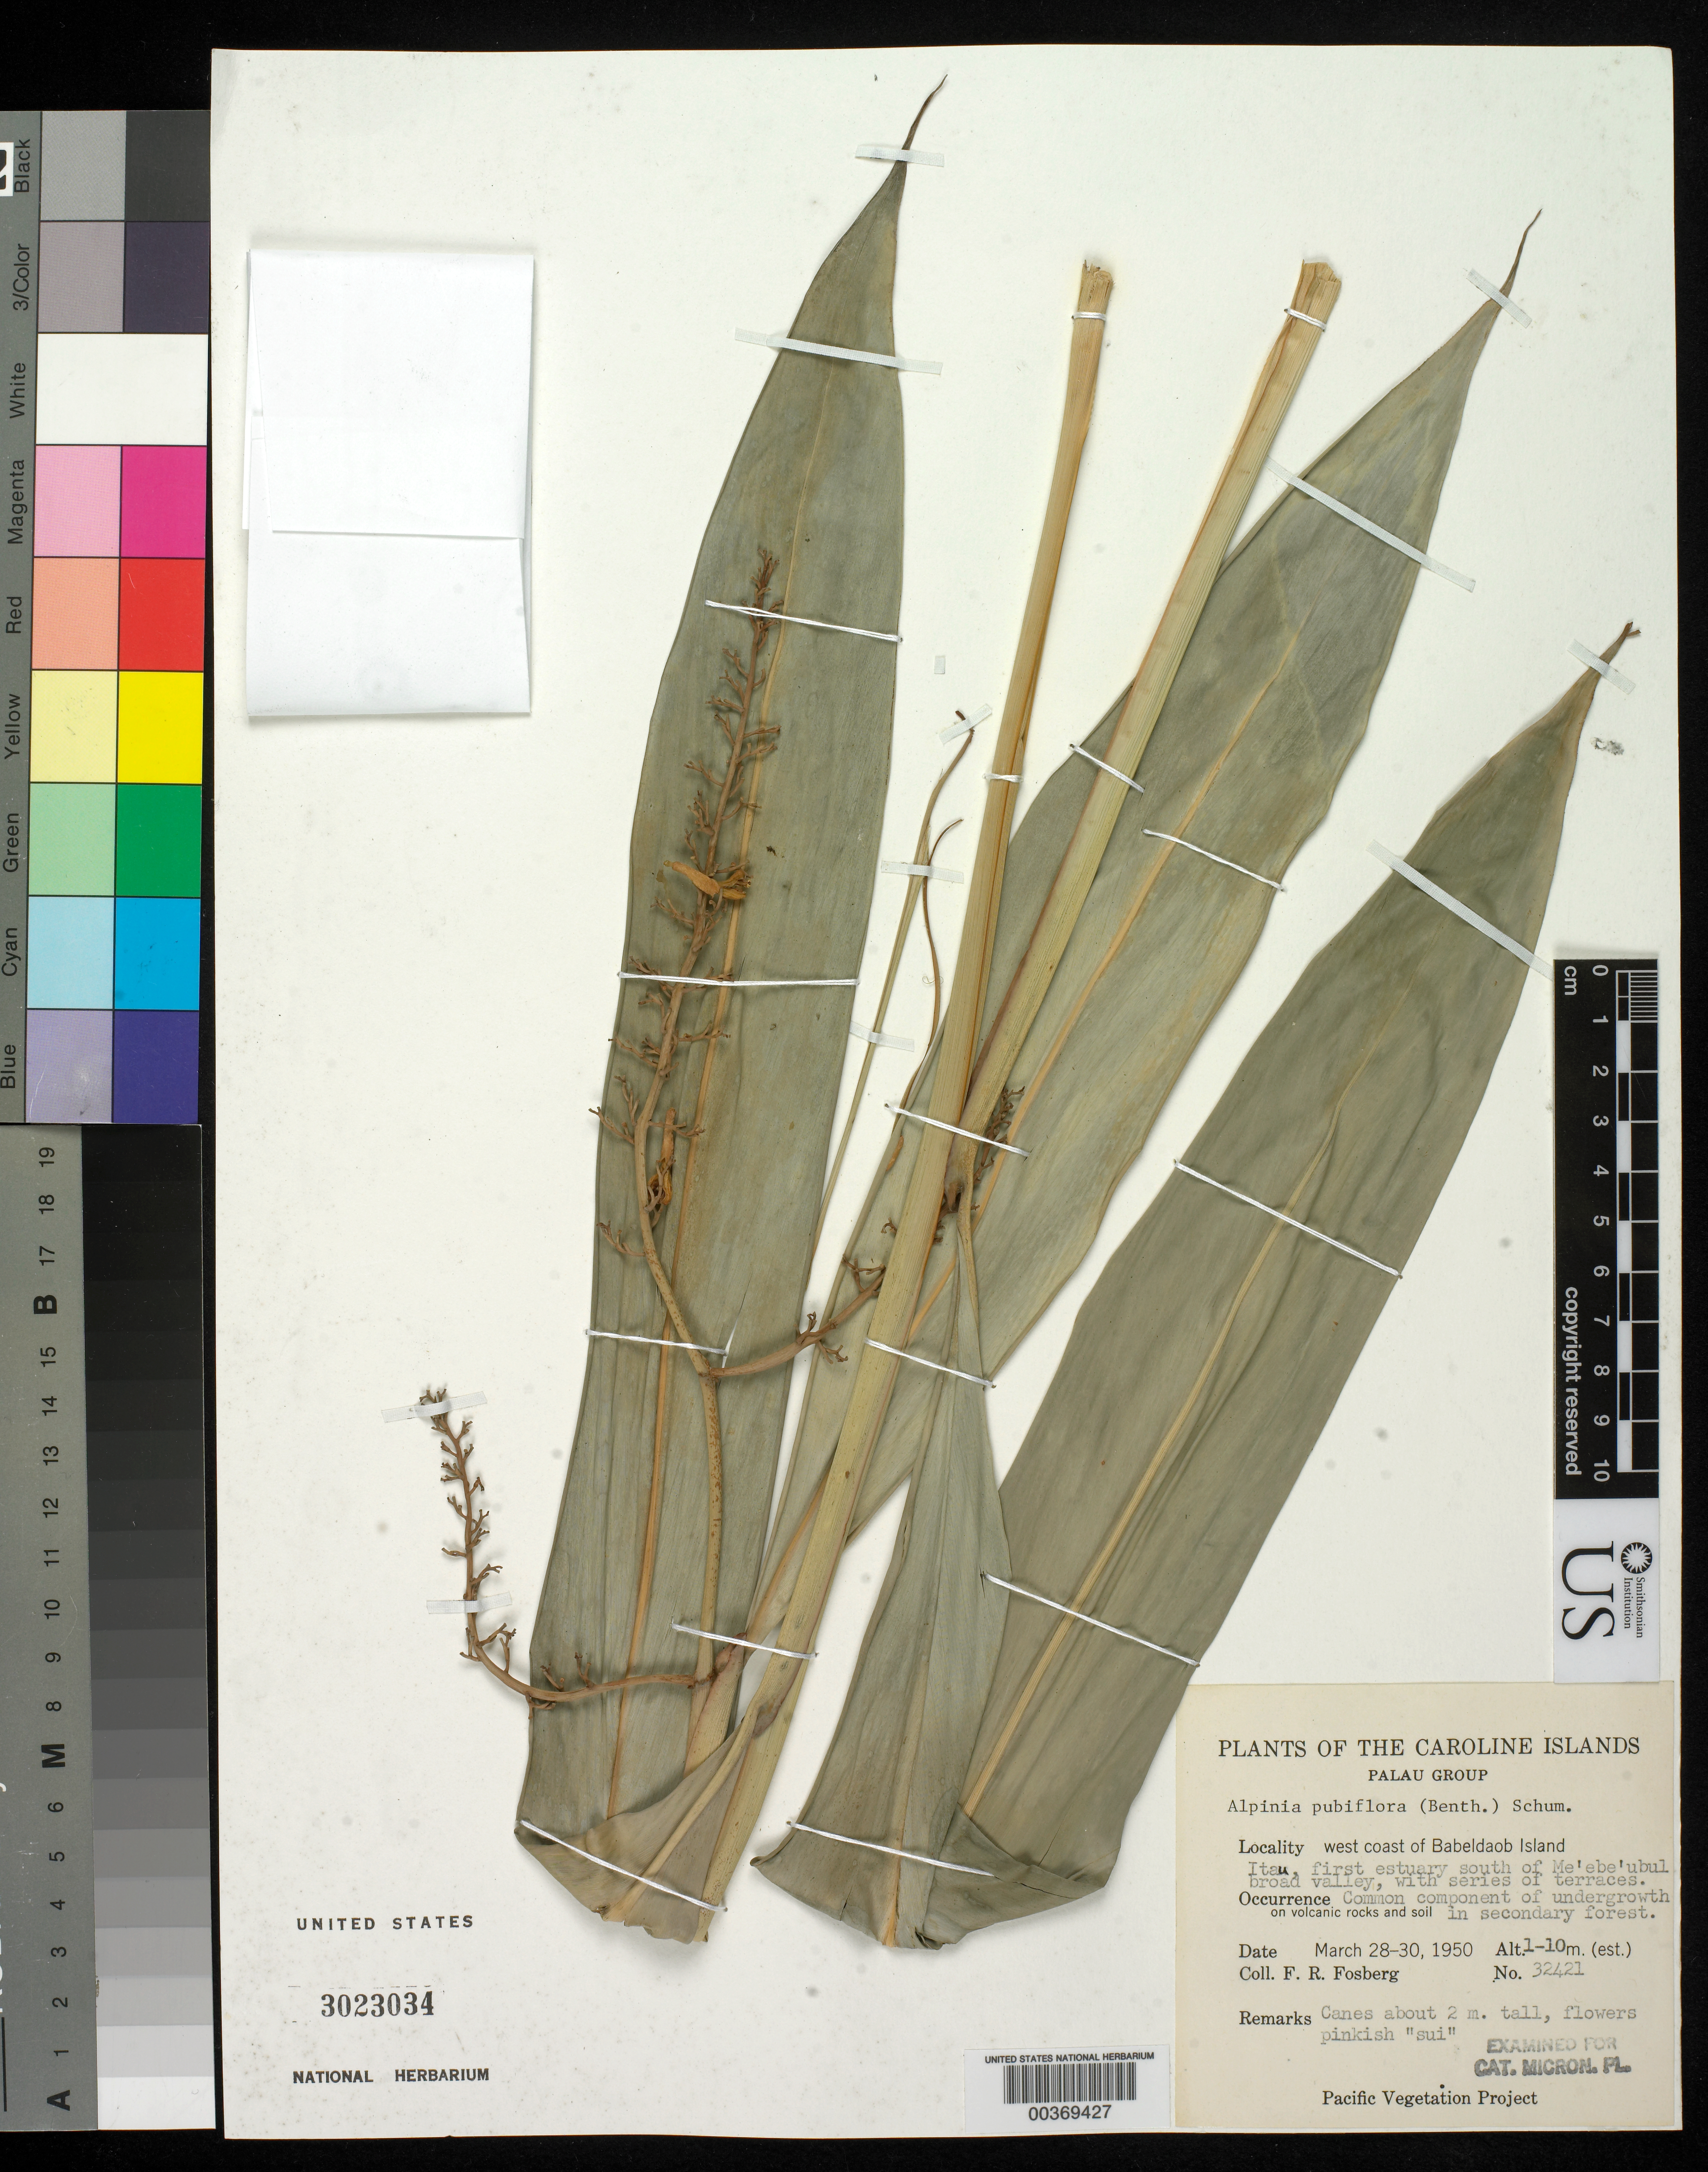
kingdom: Plantae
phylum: Tracheophyta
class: Liliopsida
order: Zingiberales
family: Zingiberaceae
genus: Alpinia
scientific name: Alpinia pubiflora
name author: (Benth.) K. Schum.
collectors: F. R. Fosberg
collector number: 32421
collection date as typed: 28 Mar 1950 to 30 Mar 1950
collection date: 1950-03-28/1950-03-30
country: Palau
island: Babeldaob [Babelthuap]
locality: Babeldaob Island, Itau, 1st estuary s of Me'ebe'ubul broad valley.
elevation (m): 1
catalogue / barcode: US 3023034